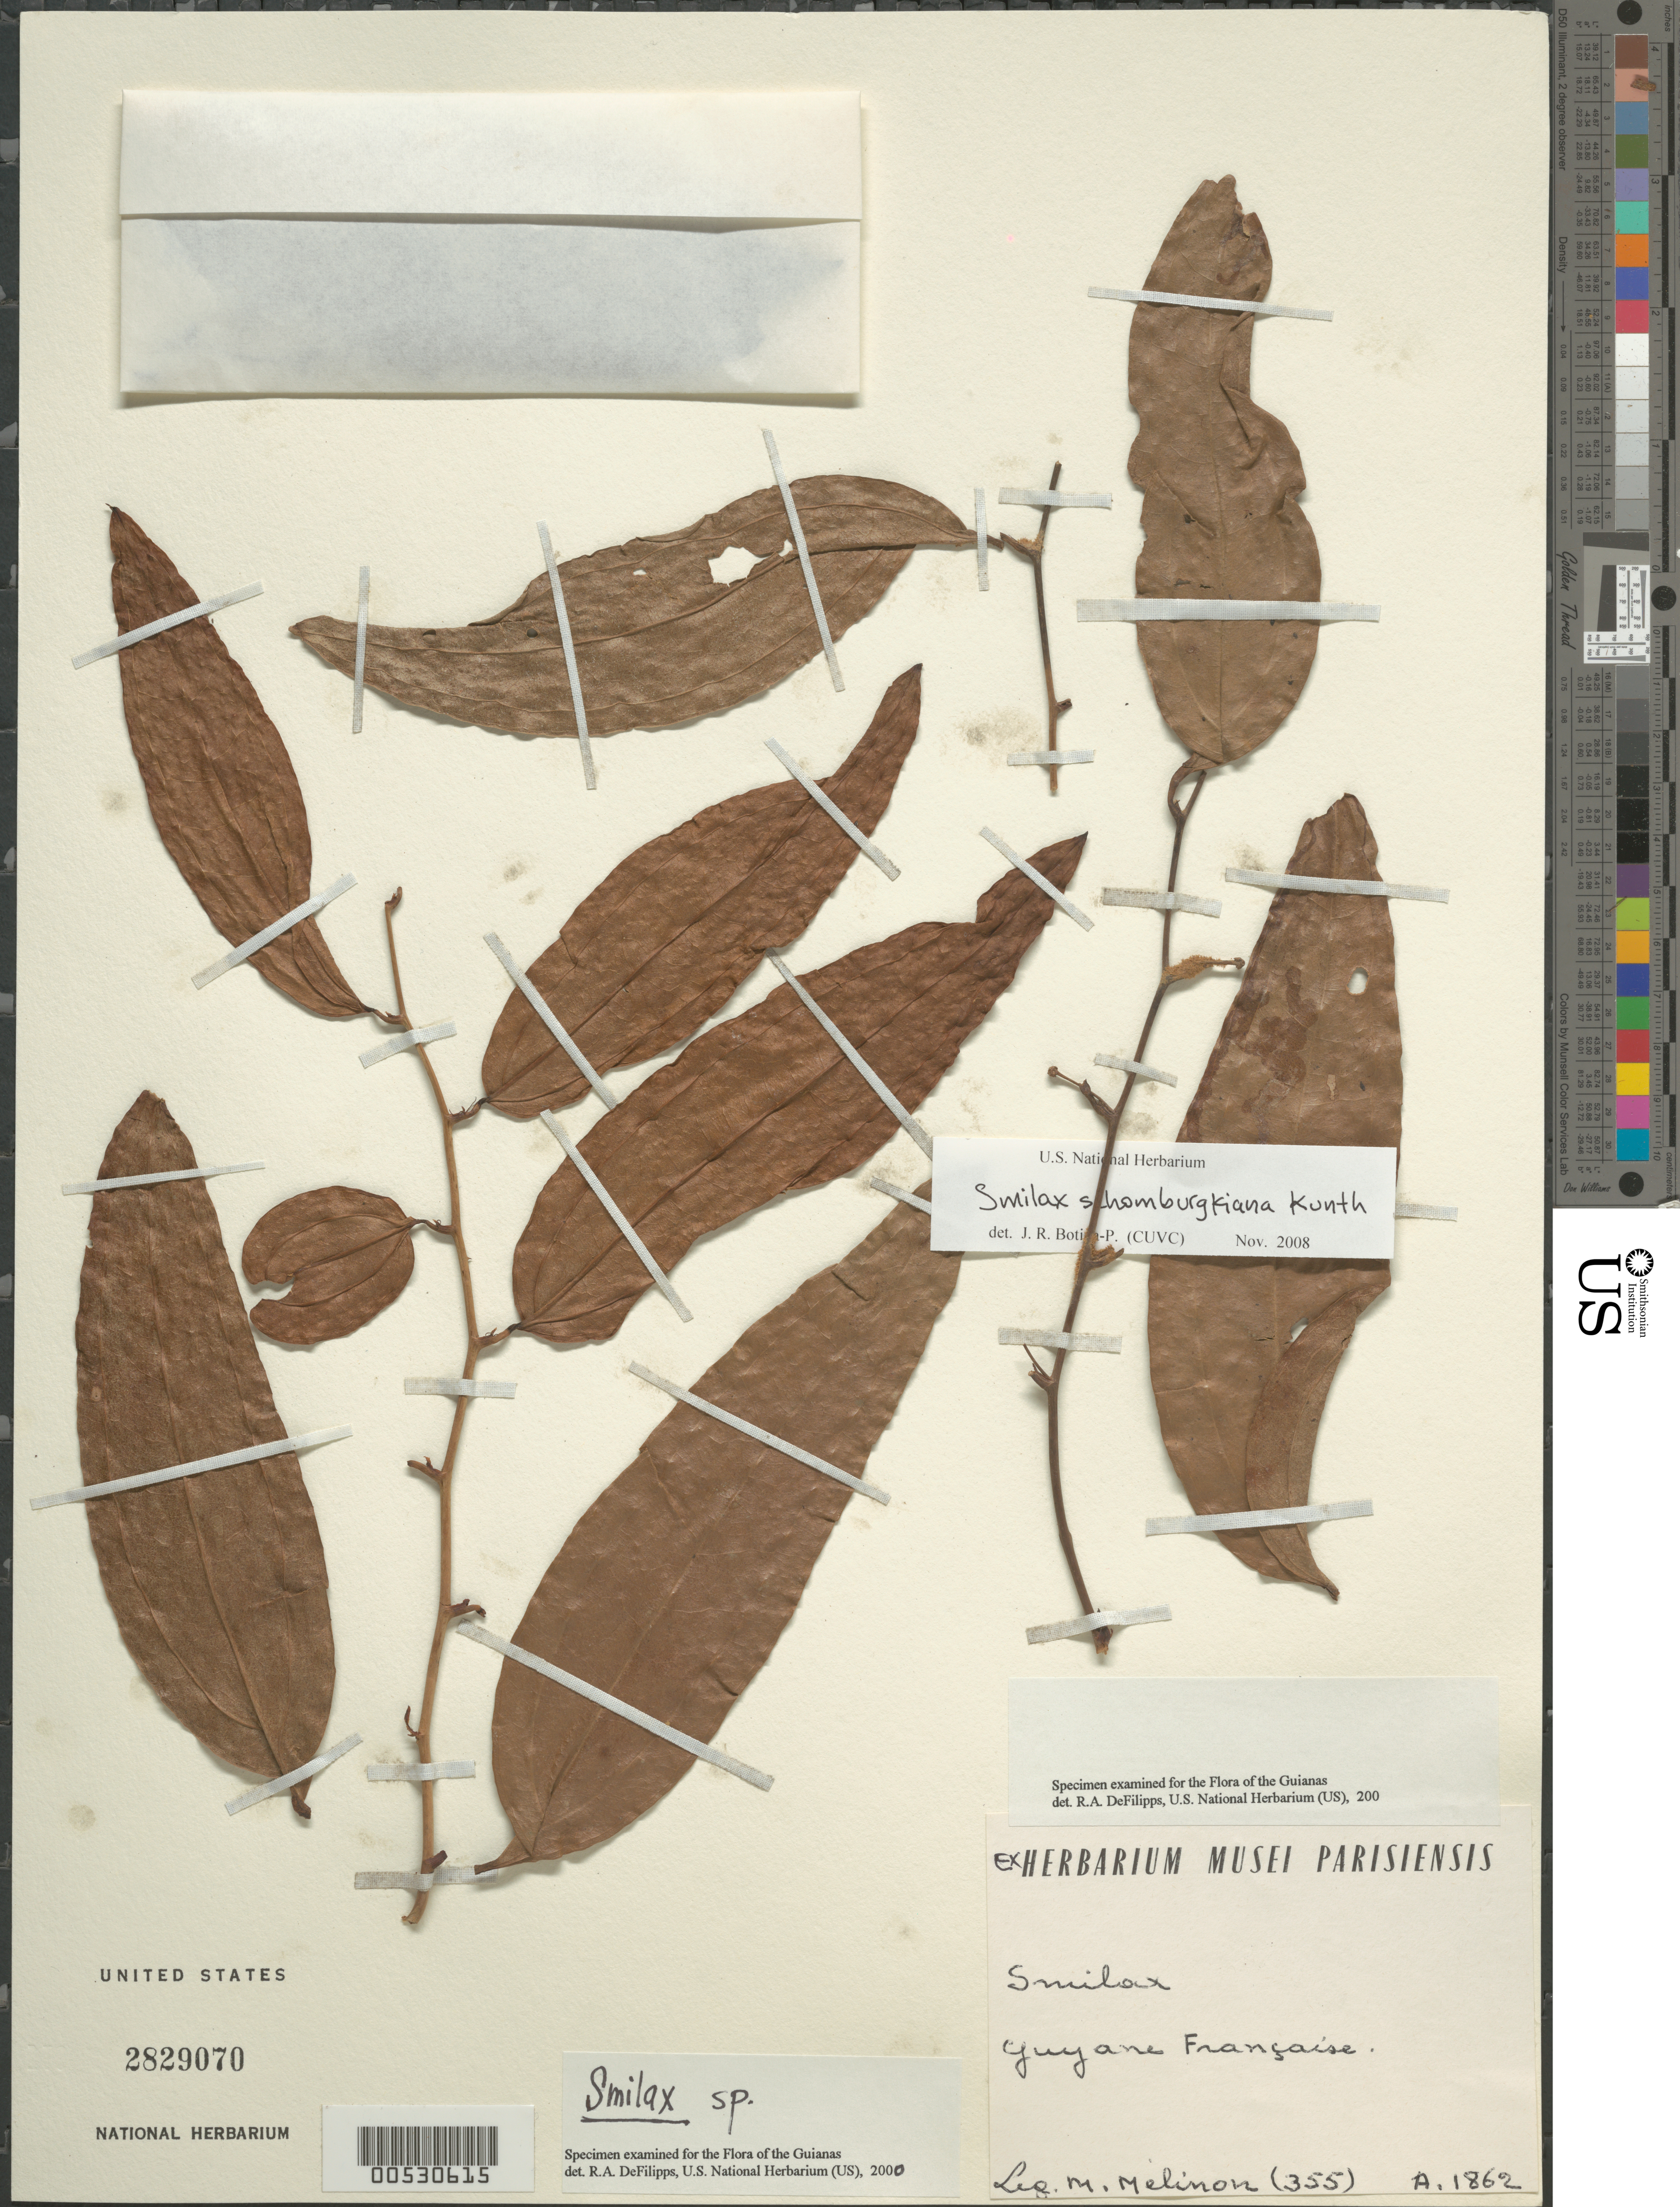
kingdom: Plantae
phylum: Tracheophyta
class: Liliopsida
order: Liliales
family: Smilacaceae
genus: Smilax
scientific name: Smilax schomburgkiana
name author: Kunth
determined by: Botina-P., J. R.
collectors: E. Mélinon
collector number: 355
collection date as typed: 1862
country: French Guiana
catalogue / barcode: US 2829070